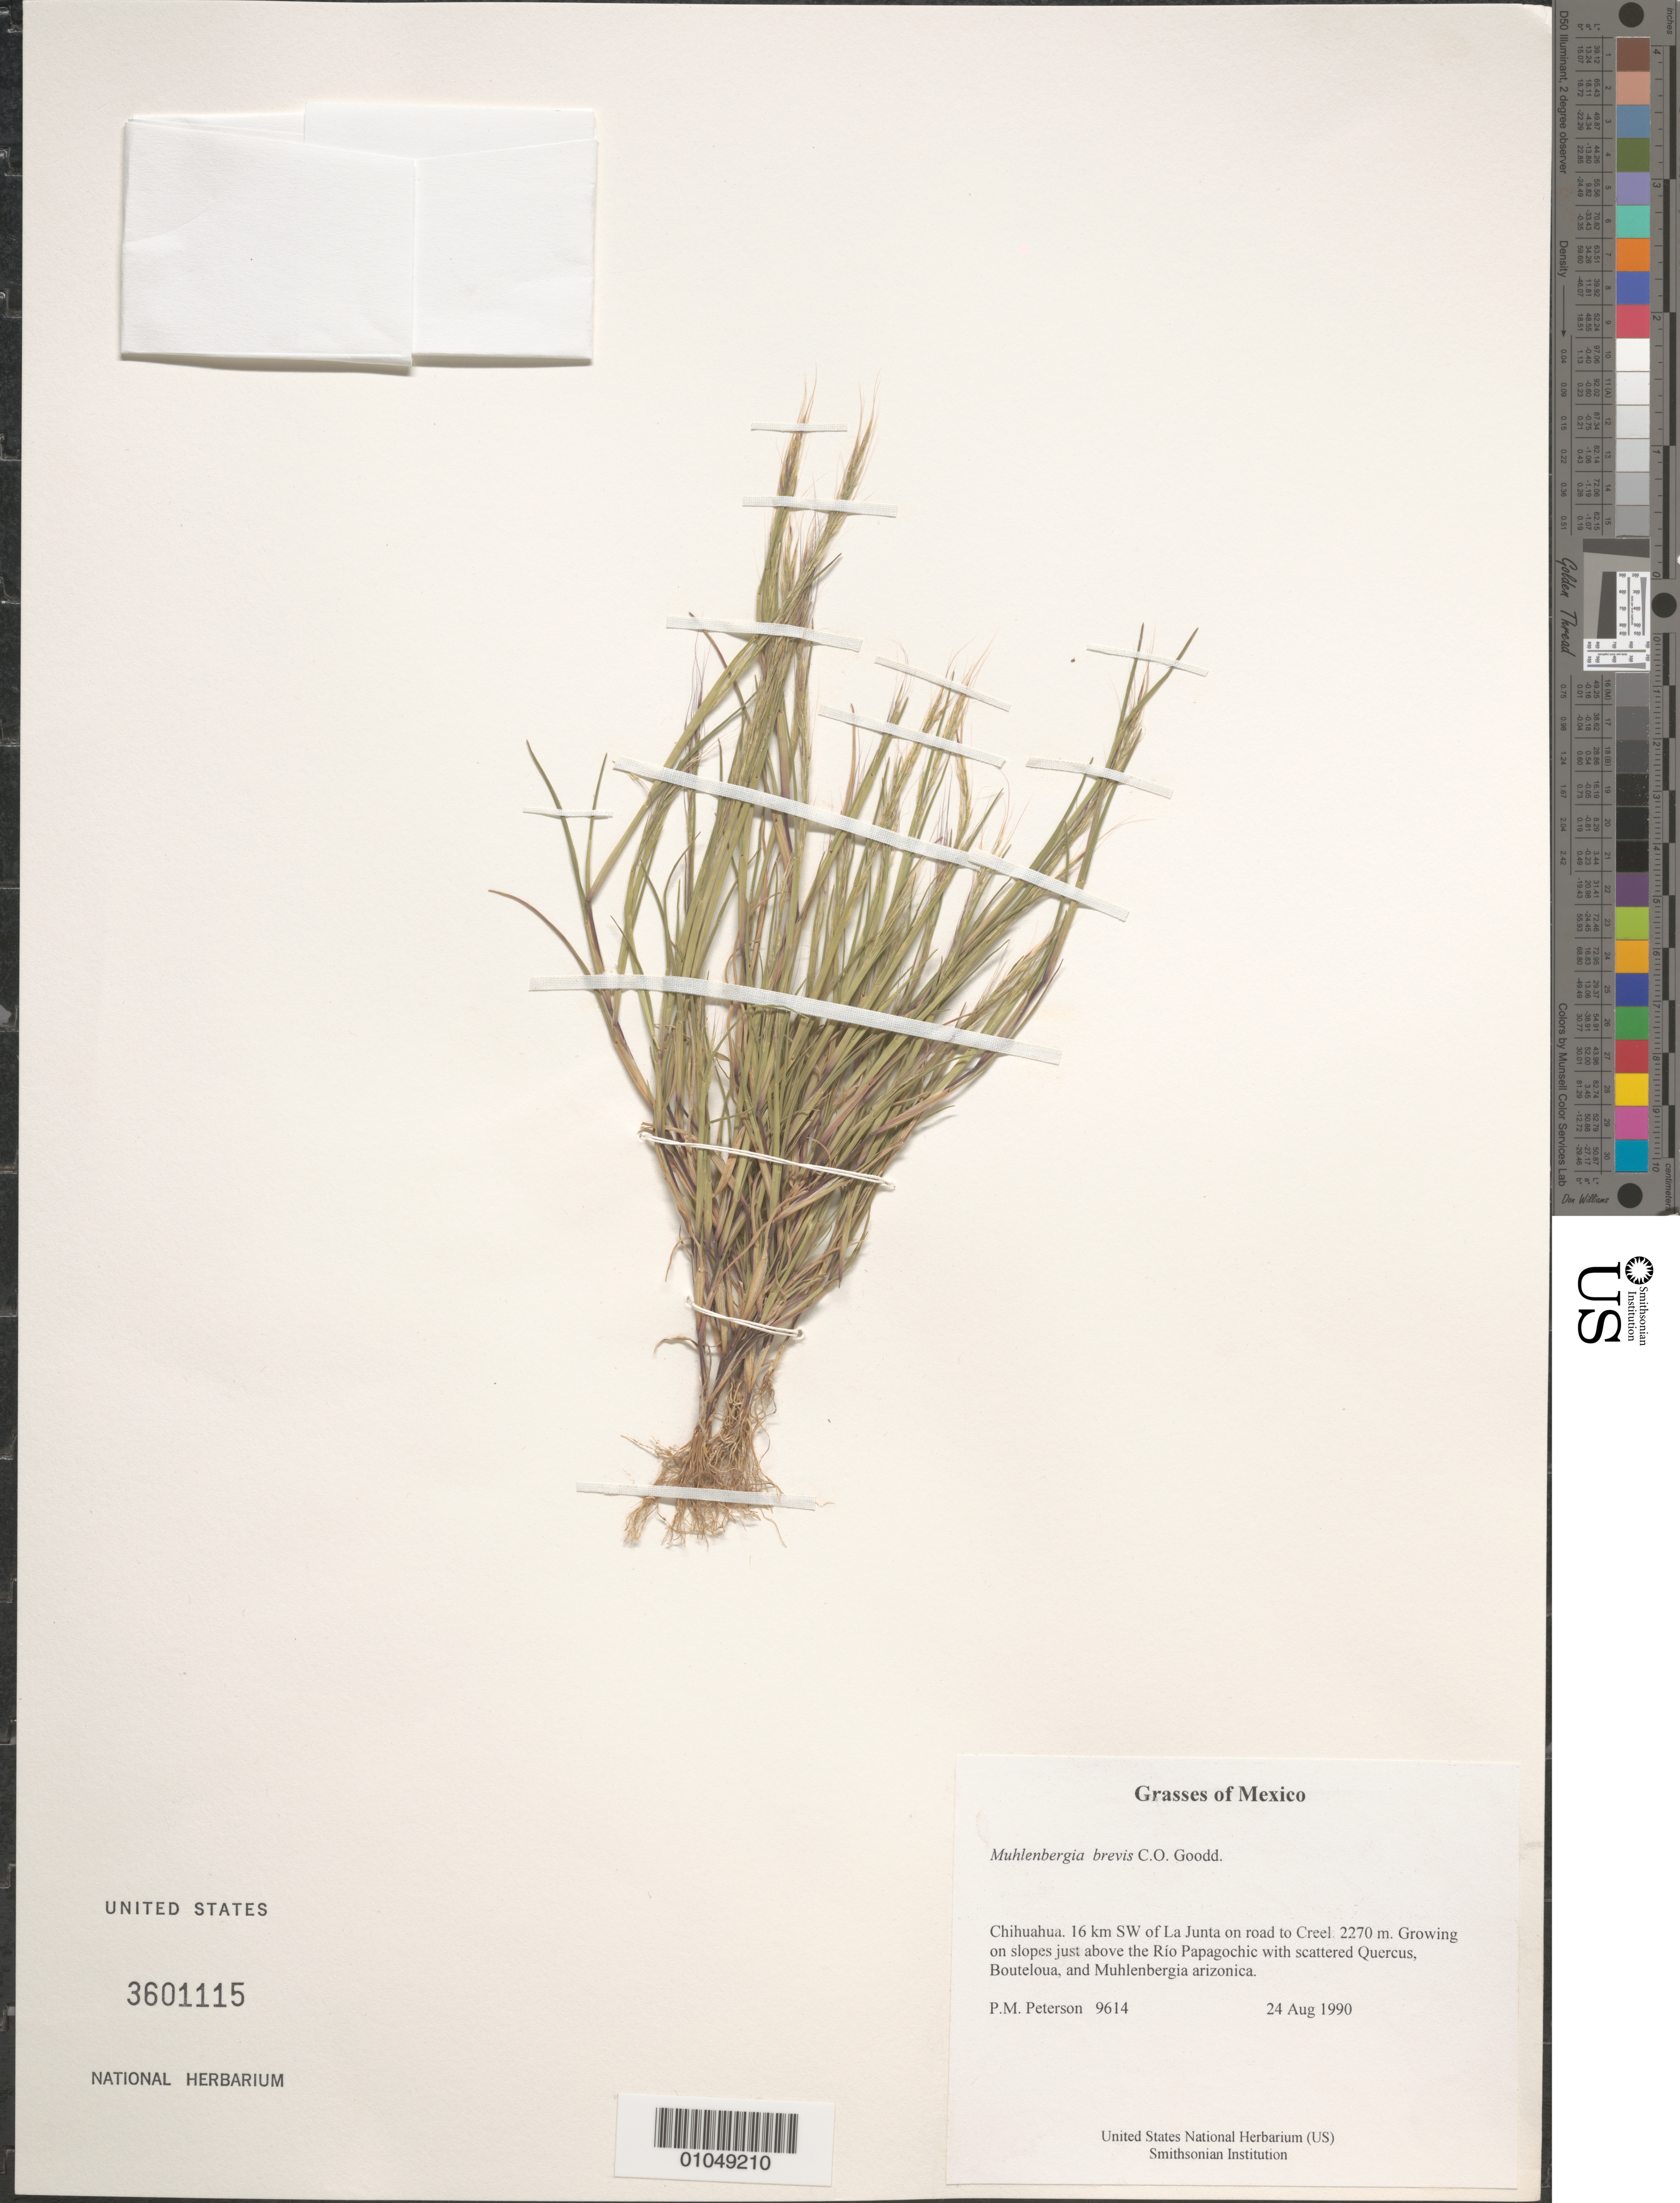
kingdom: Plantae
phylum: Tracheophyta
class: Liliopsida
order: Poales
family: Poaceae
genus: Muhlenbergia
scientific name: Muhlenbergia brevis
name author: C.O. Goodd.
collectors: P. M. Peterson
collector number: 09614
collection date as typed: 24 Aug 1990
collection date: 1990-08-24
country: Mexico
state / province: Chihuahua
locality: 16 km SW of La Junta on road to Creel.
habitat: Growing on slopes just above the Río Papagochic with scattered Quercus, Bouteloua, and Muhlenbergia arizonica.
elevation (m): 2270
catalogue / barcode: US 3601115